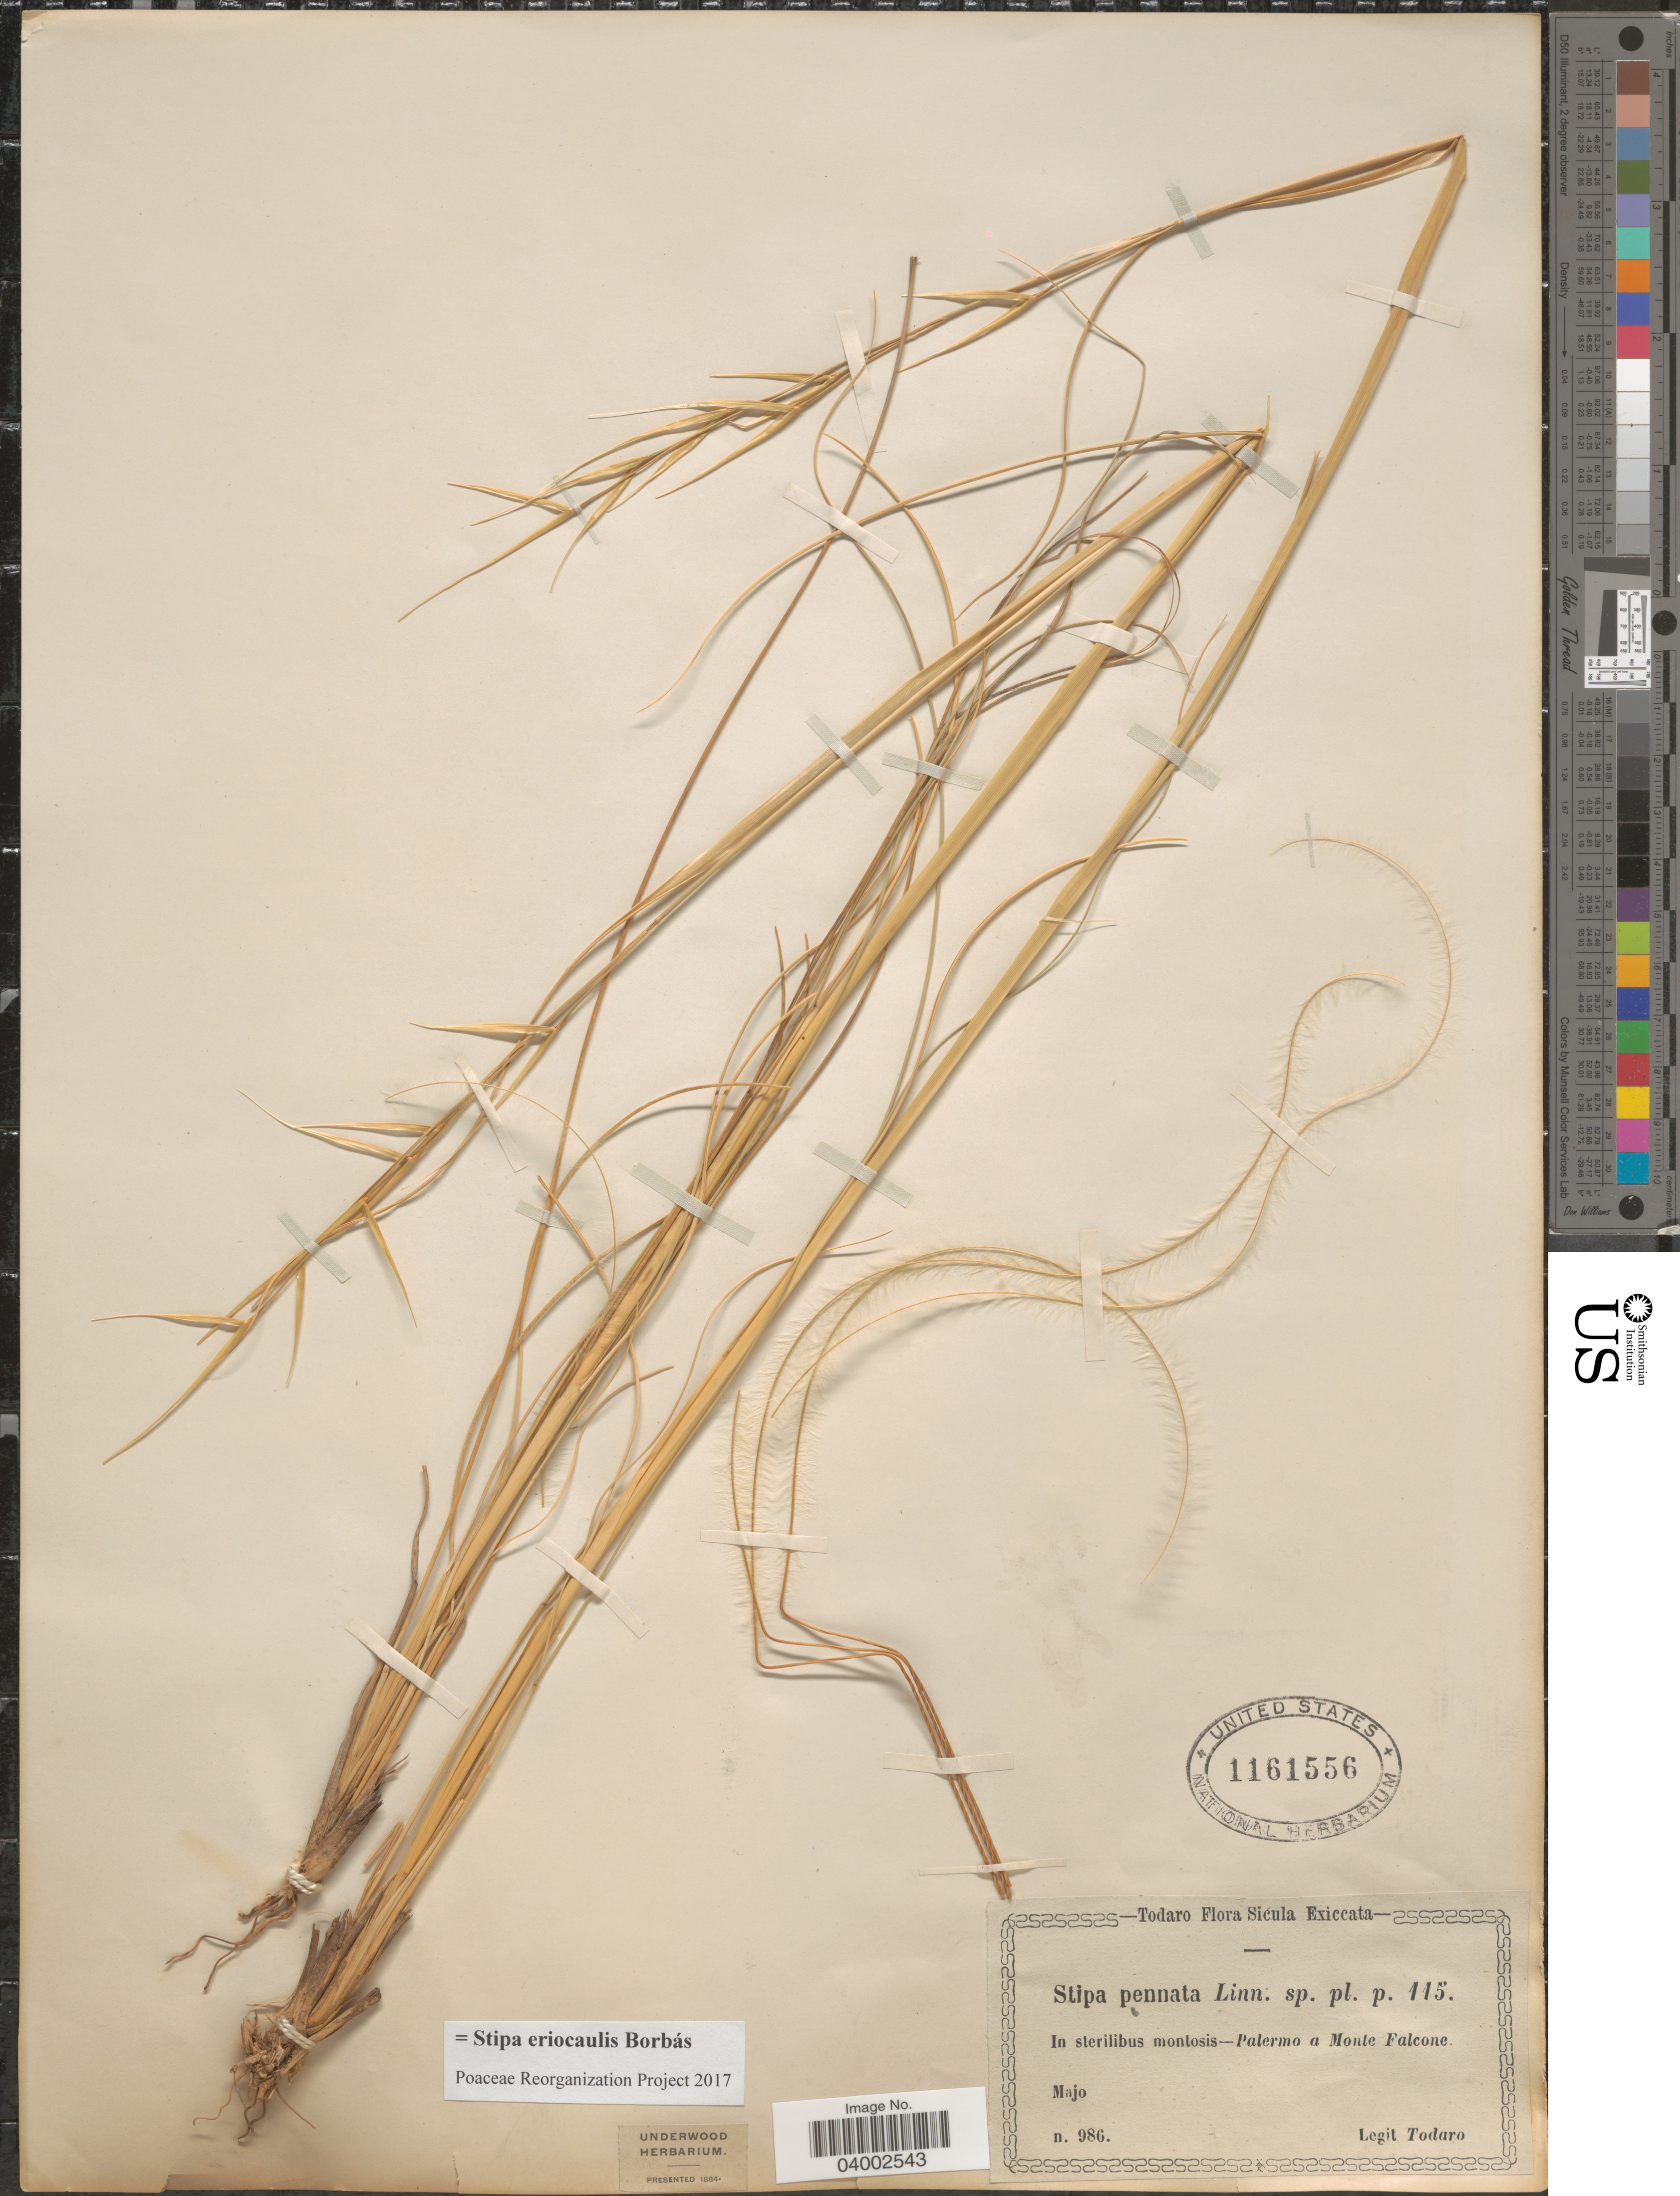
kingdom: Plantae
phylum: Tracheophyta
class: Liliopsida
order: Poales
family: Poaceae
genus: Stipa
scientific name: Stipa eriocaulis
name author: Borbás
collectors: Todaro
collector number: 986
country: Italy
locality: In sterilibus montosis - Palermo a Monte Falcone.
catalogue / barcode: US 1161556